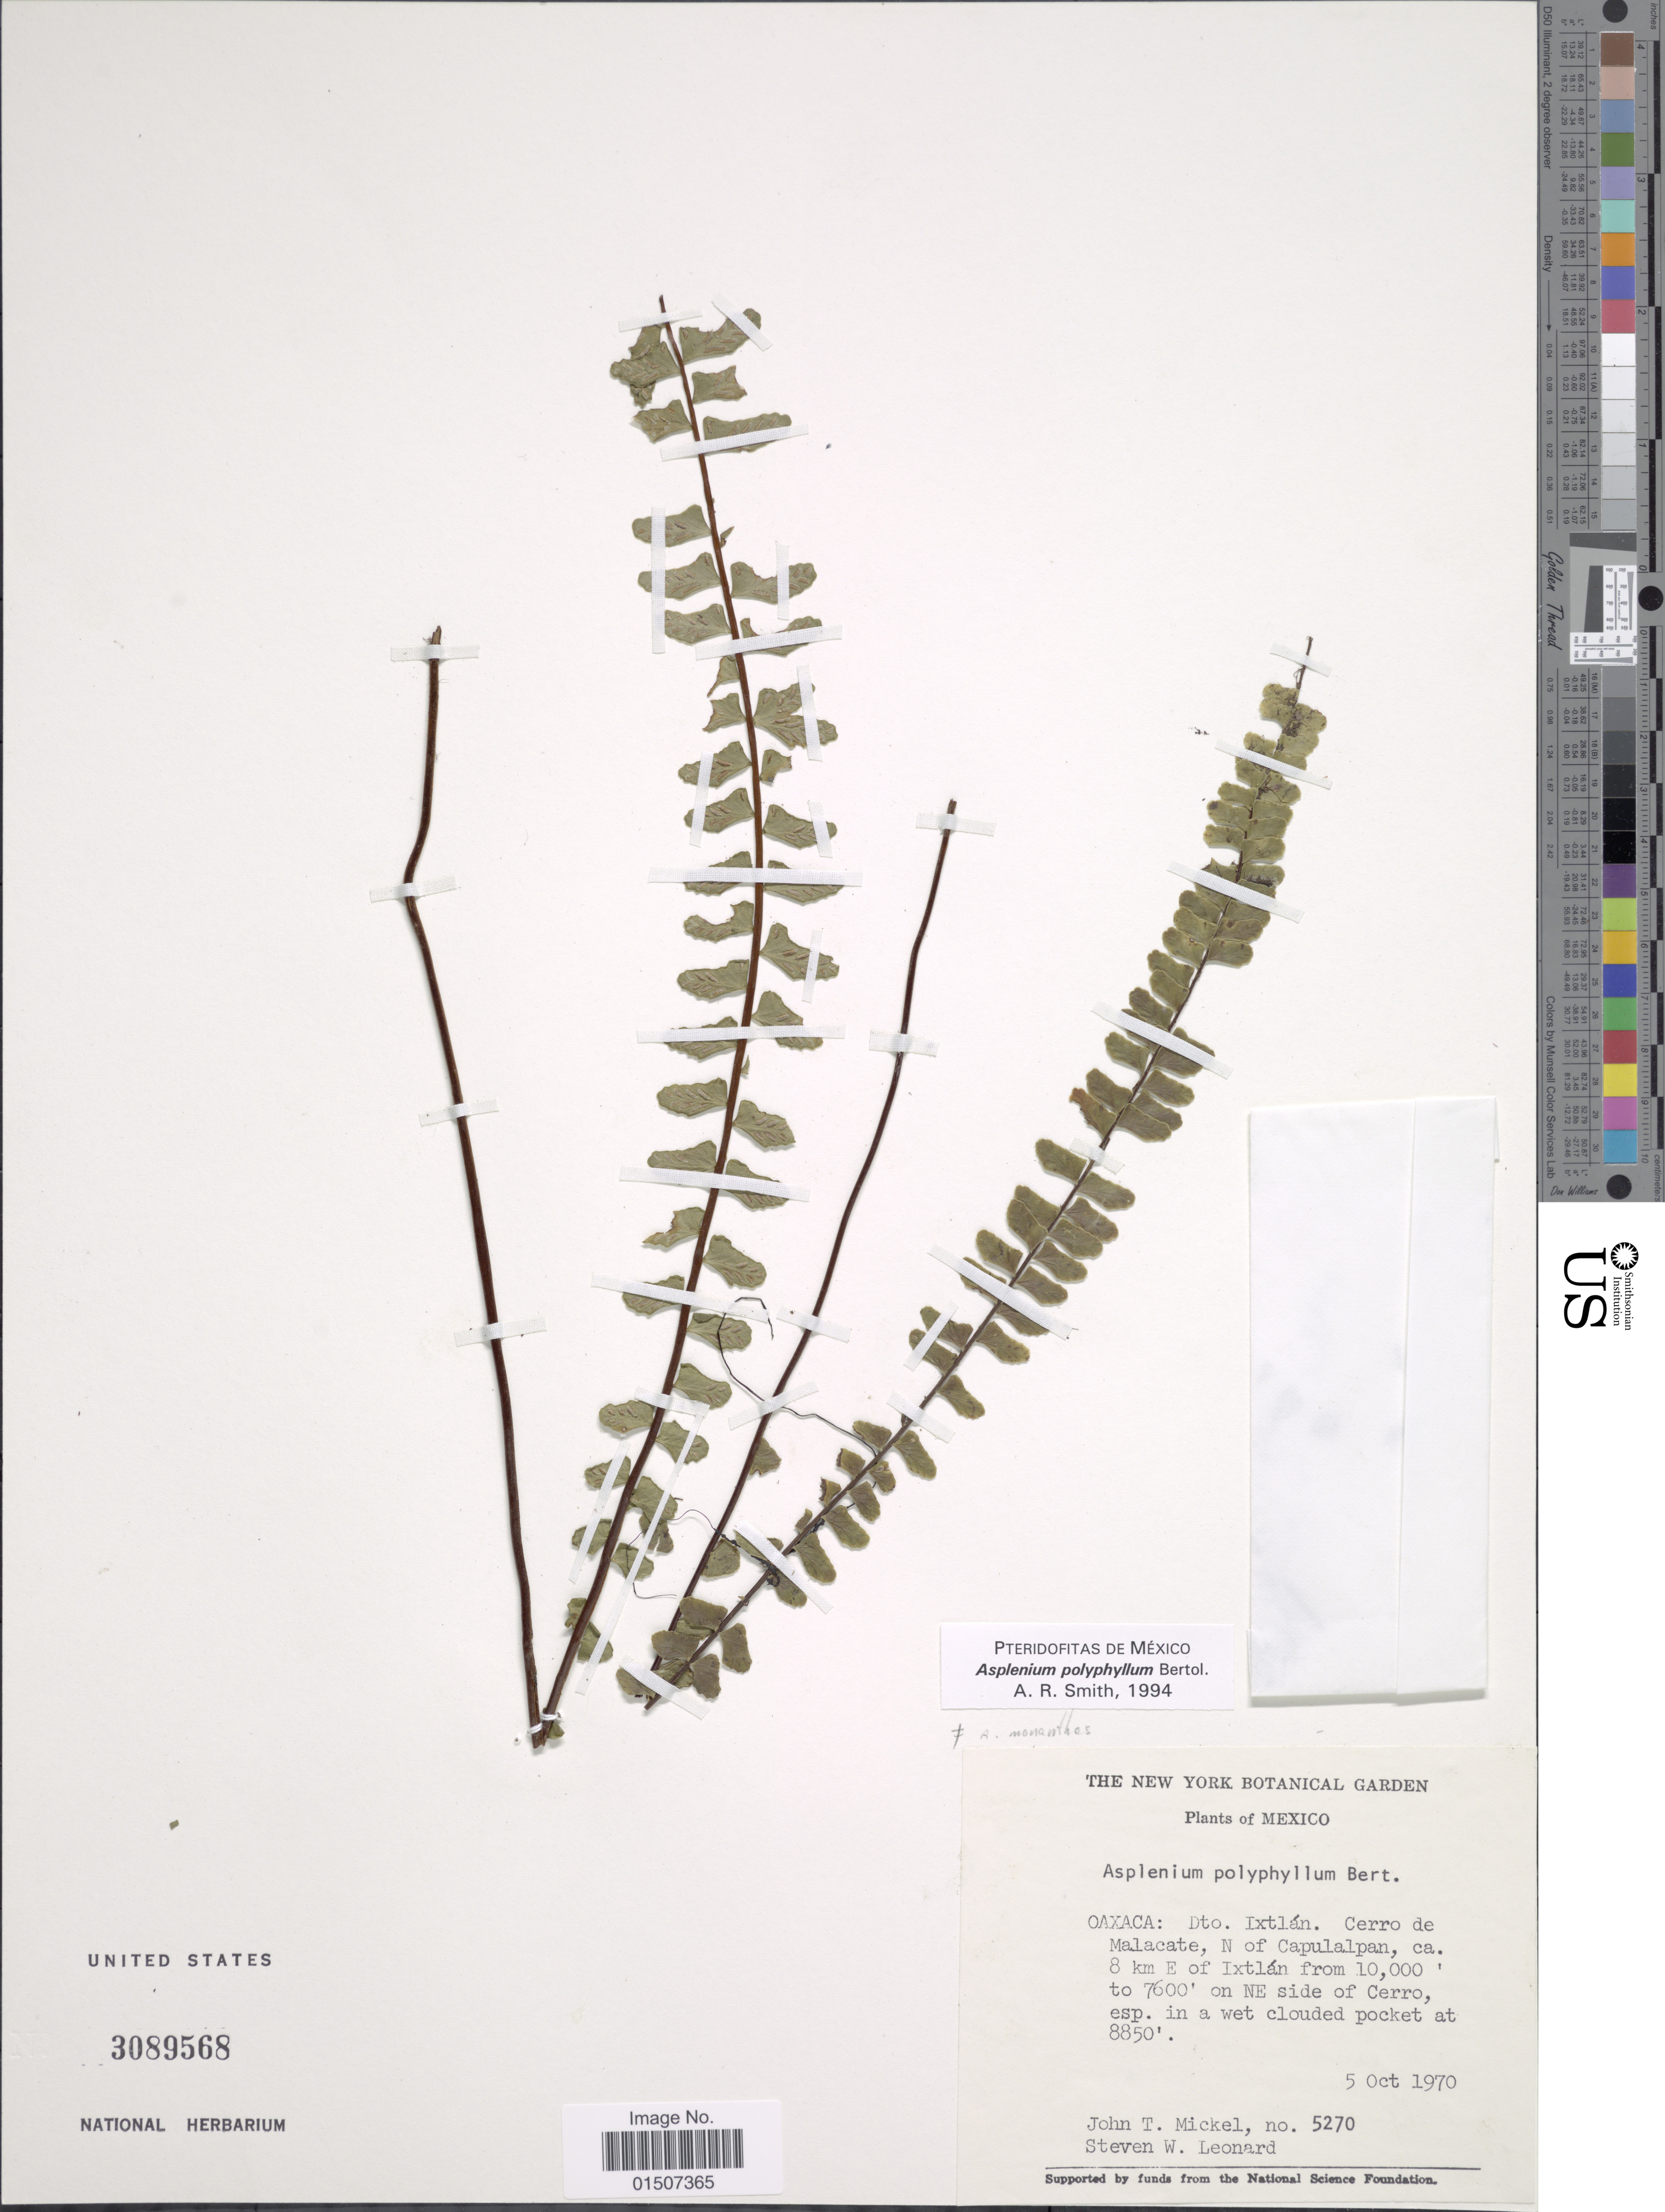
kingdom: Plantae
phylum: Tracheophyta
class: Polypodiopsida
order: Polypodiales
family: Aspleniaceae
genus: Asplenium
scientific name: Asplenium polyphyllum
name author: Bertol.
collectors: J. T. Mickel & S. W. Leonard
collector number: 5270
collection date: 1970-10-05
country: Mexico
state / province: Oaxaca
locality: Dto Ixlán. Cerro de Malacate, N of Capualalpan, ca 8 km E of Ixtlán from 10000 to 7600' on NE side of Cerro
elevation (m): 2697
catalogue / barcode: US 3089568